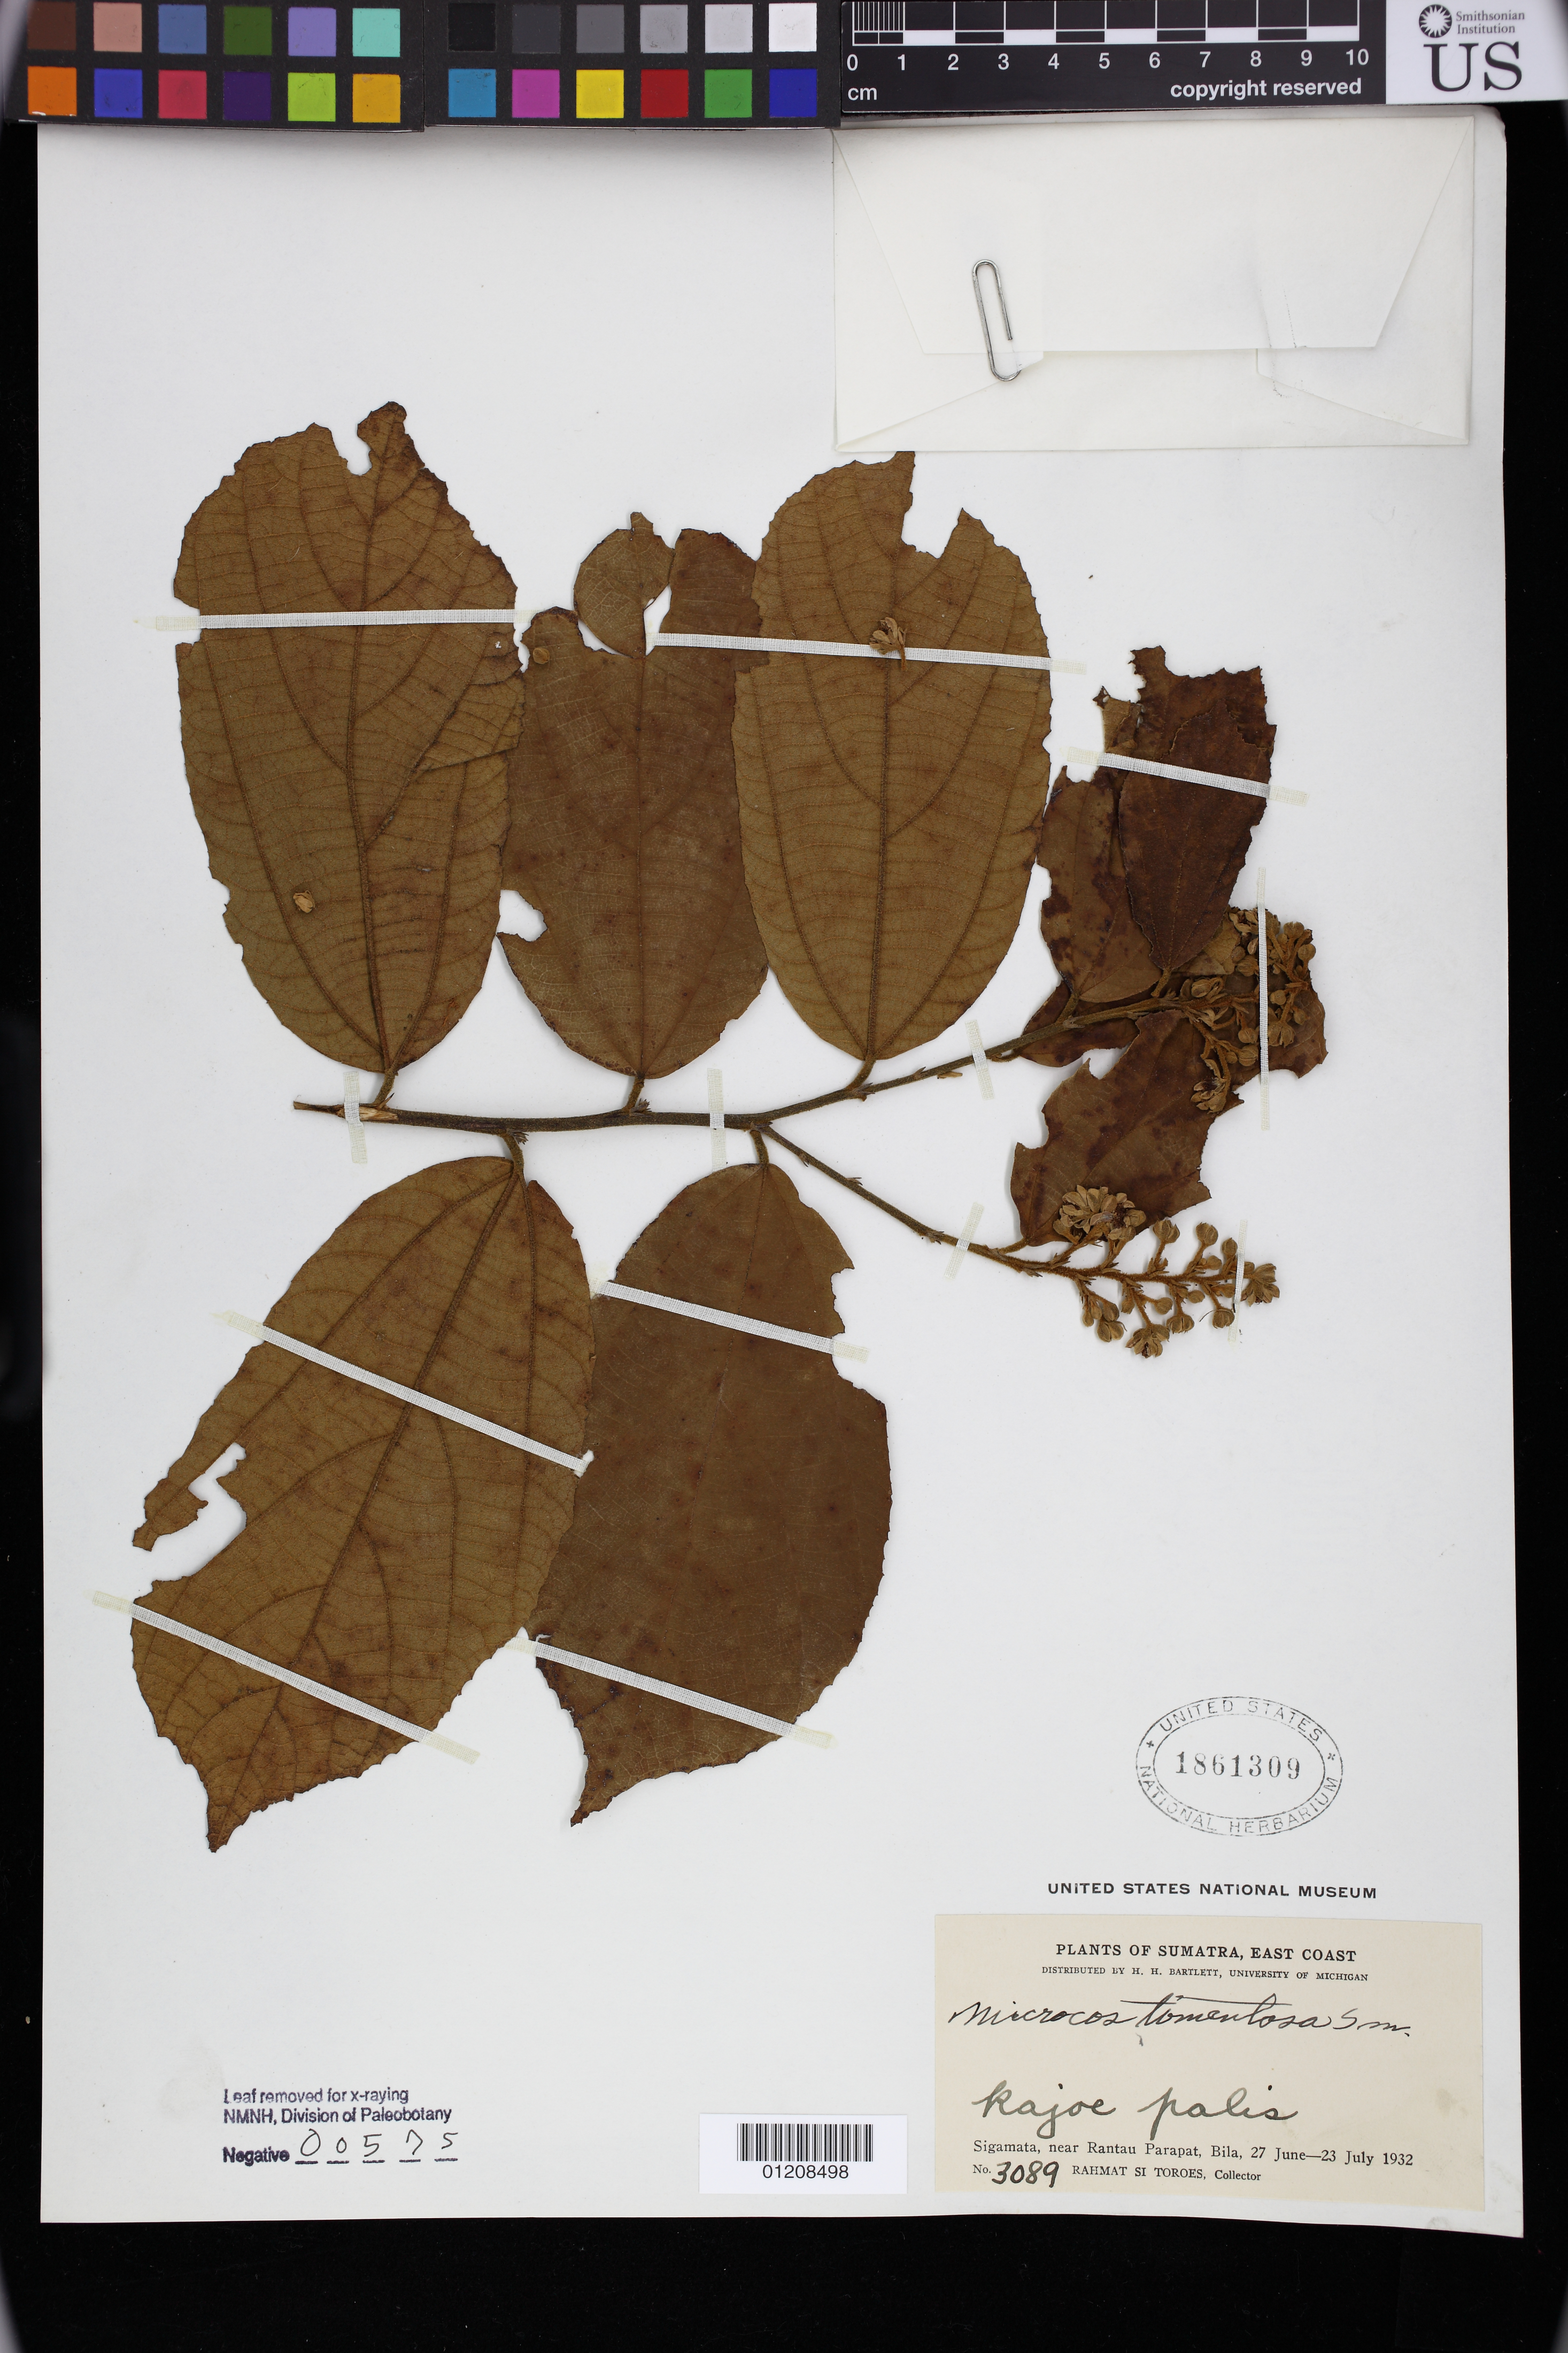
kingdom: Plantae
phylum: Tracheophyta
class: Magnoliopsida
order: Malvales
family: Malvaceae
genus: Microcos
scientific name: Microcos tomentosa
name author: Sm.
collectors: Rahmat Si Boeea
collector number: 3089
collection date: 1932-06-27/1932-07-23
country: Indonesia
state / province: Sumatra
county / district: Sumatera Utara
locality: Sigamata, near Rantau Parapat, Bila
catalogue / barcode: US 1861309